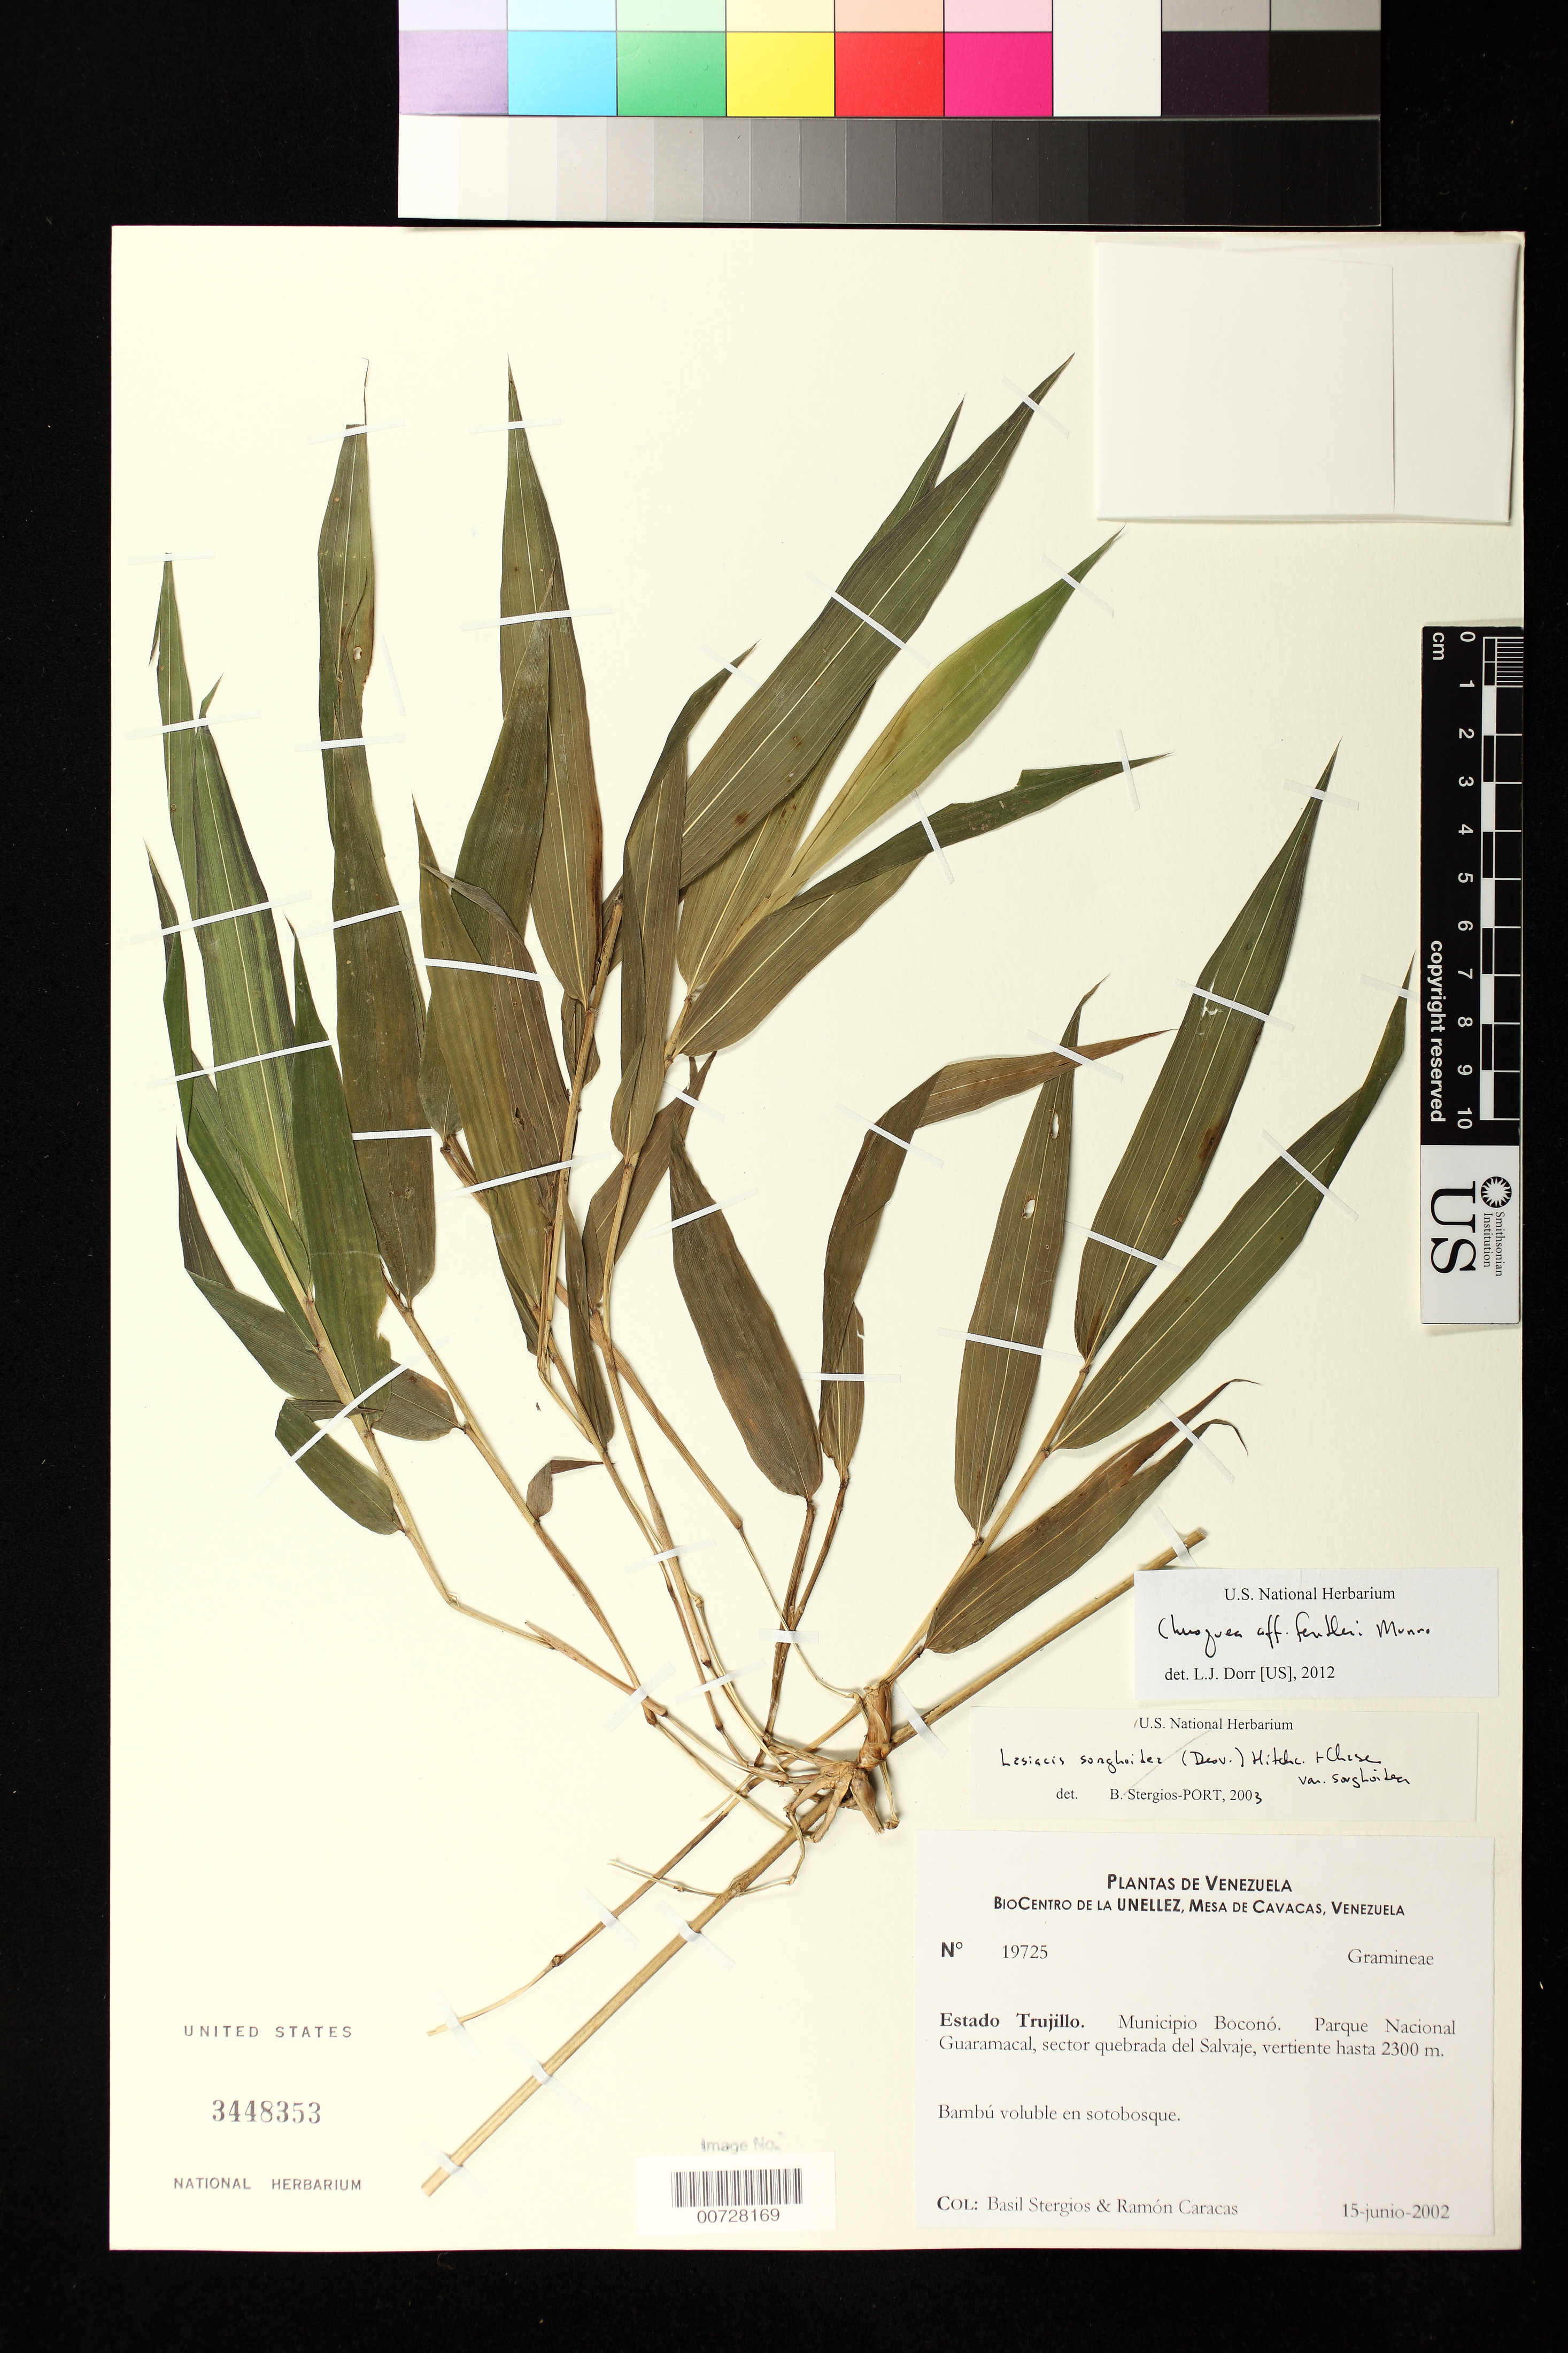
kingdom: Plantae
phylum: Tracheophyta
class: Liliopsida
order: Poales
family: Poaceae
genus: Chusquea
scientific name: Chusquea fendleri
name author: Munro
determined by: Dorr, L. J., (BOT), Smithsonian Institution - National Museum of Natural History (UNITED STATES)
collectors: B. G. Stergios & R. Caracas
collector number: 19725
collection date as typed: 15 Jun 2002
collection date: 2002-06-15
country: Venezuela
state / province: Trujillo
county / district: Boconó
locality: Parque Nacional Guaramacal, sector quebrada del Salvaje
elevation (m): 2300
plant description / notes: PORT, US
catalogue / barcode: US 3448353